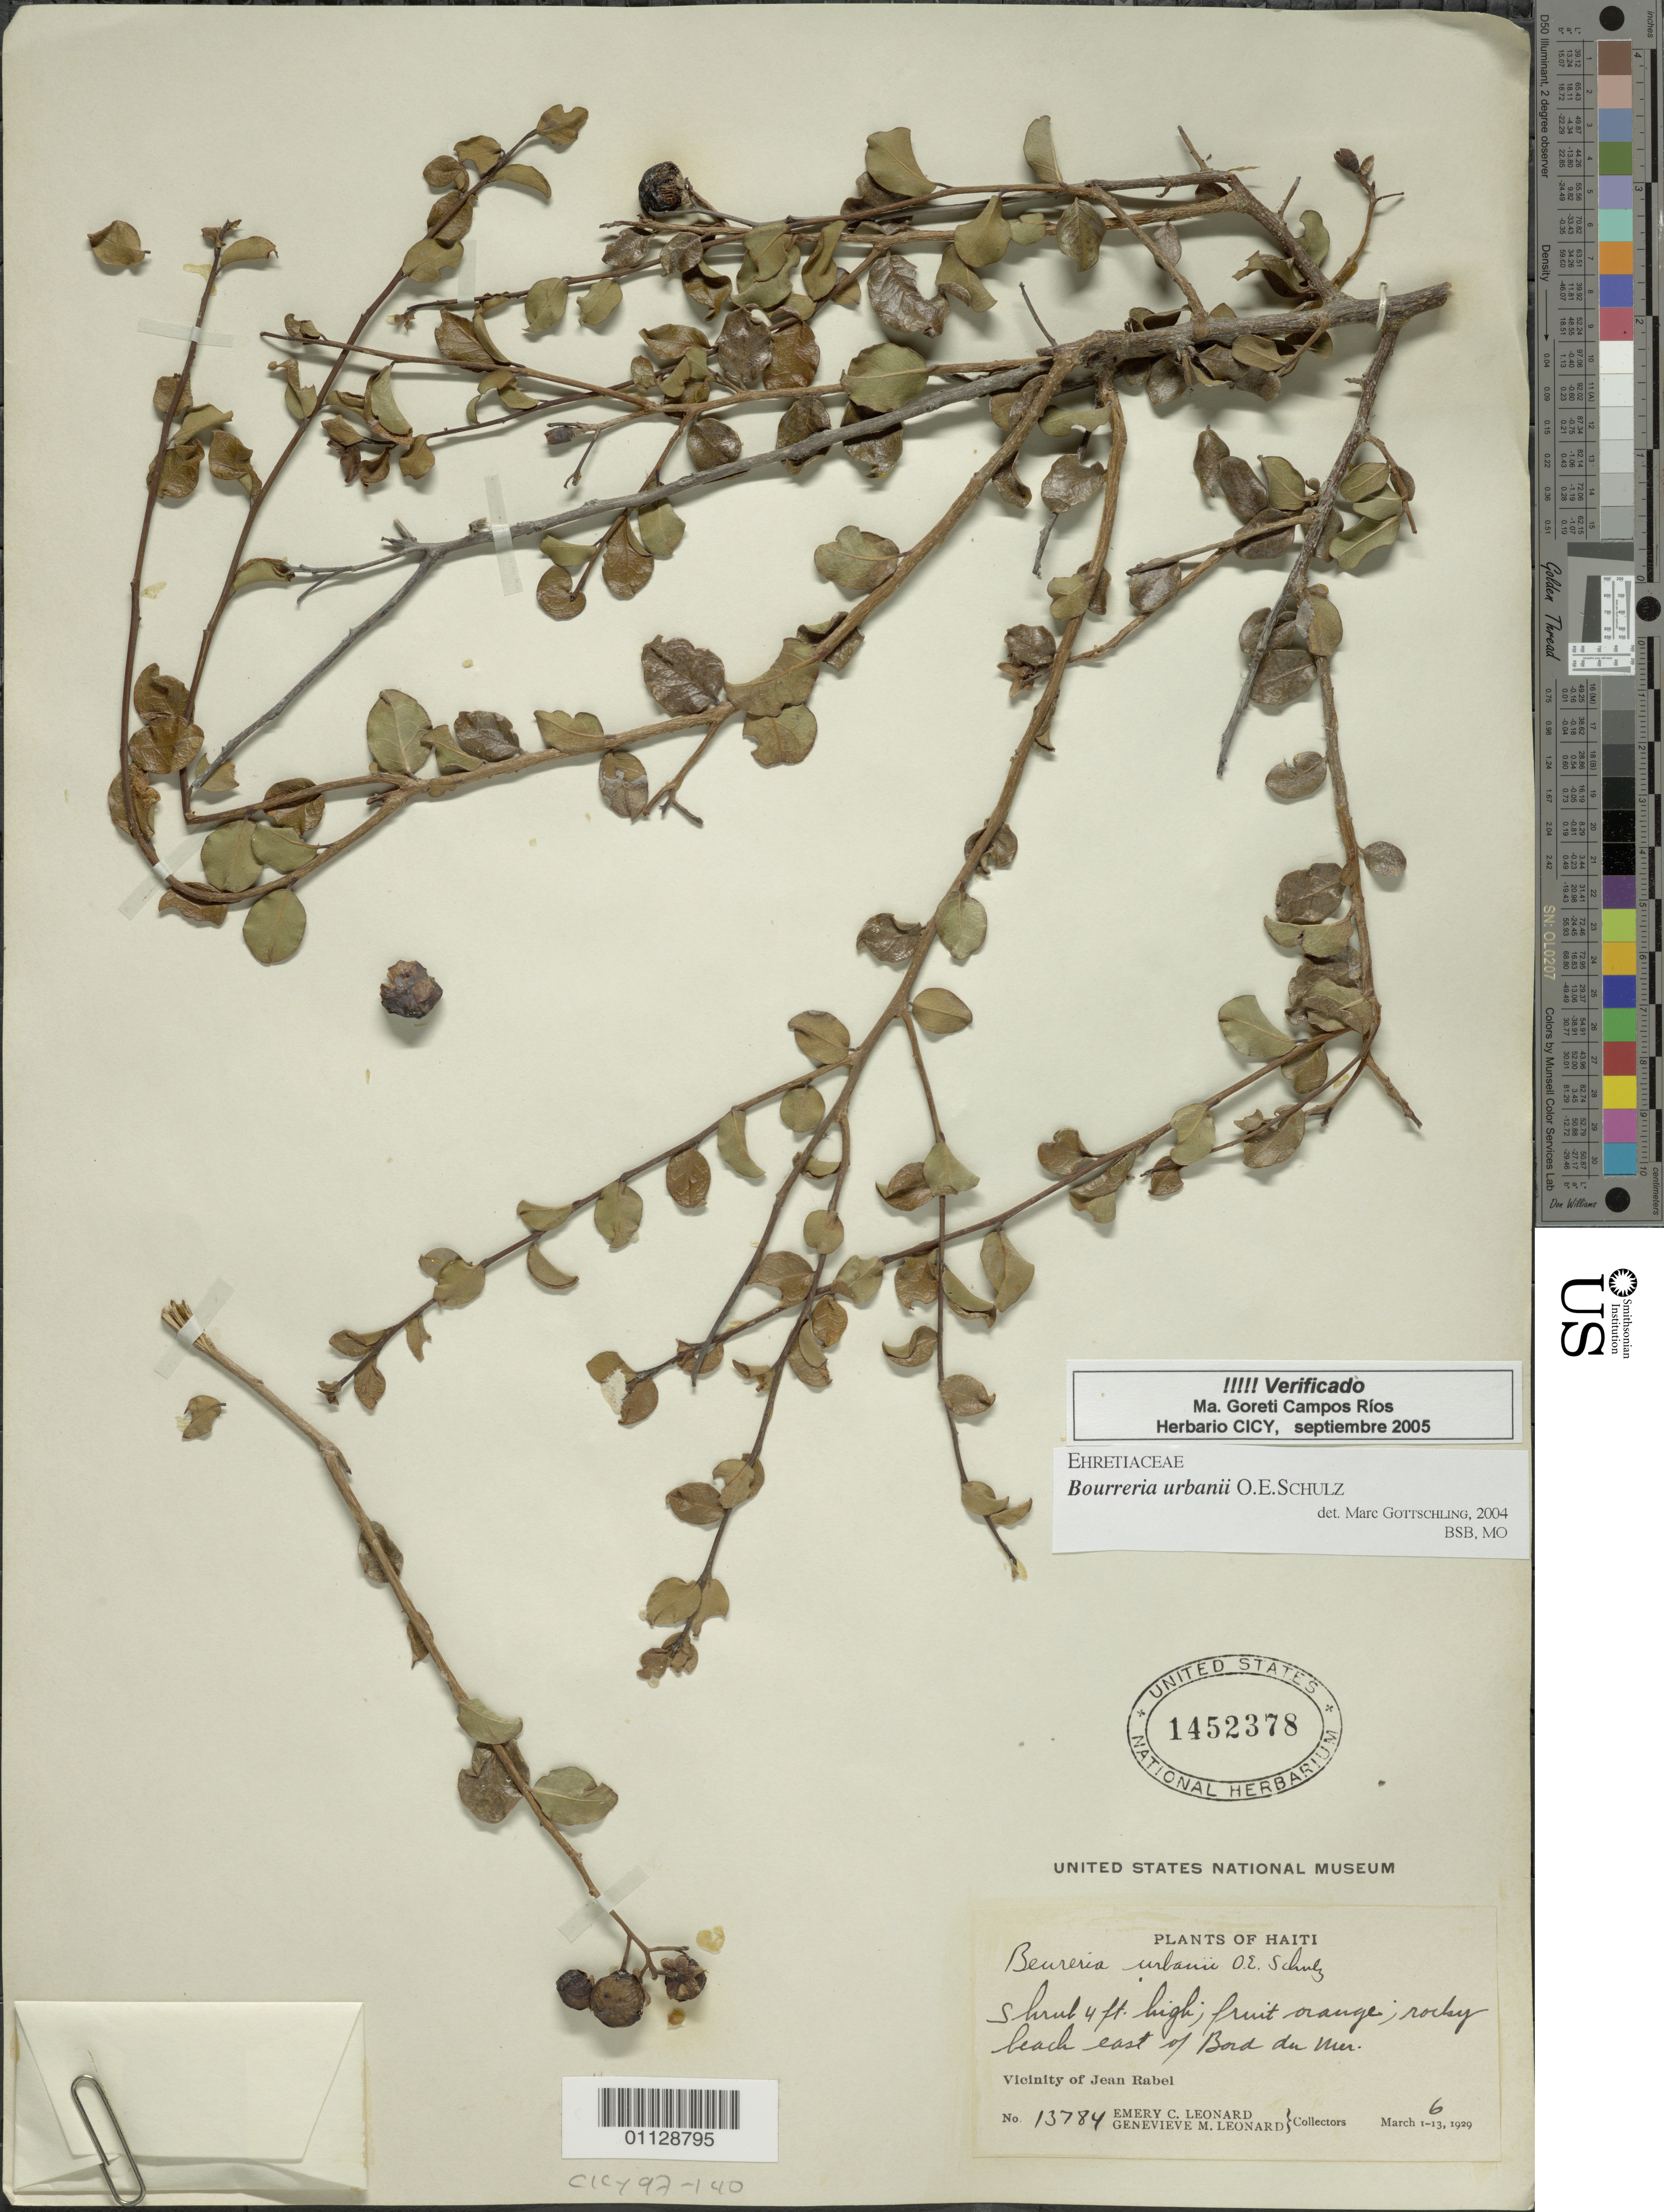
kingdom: Plantae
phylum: Tracheophyta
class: Magnoliopsida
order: Boraginales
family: Ehretiaceae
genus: Bourreria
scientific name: Bourreria urbanii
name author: O.E. Schulz in Urb.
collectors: E. C. Leonard & G. M. Leonard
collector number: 13784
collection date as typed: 06 Mar 1929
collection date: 1929-03-06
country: Haiti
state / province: Nord-Óuest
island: Hispaniola I.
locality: Rocky beach of Bord du Mer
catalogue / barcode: US 1452378